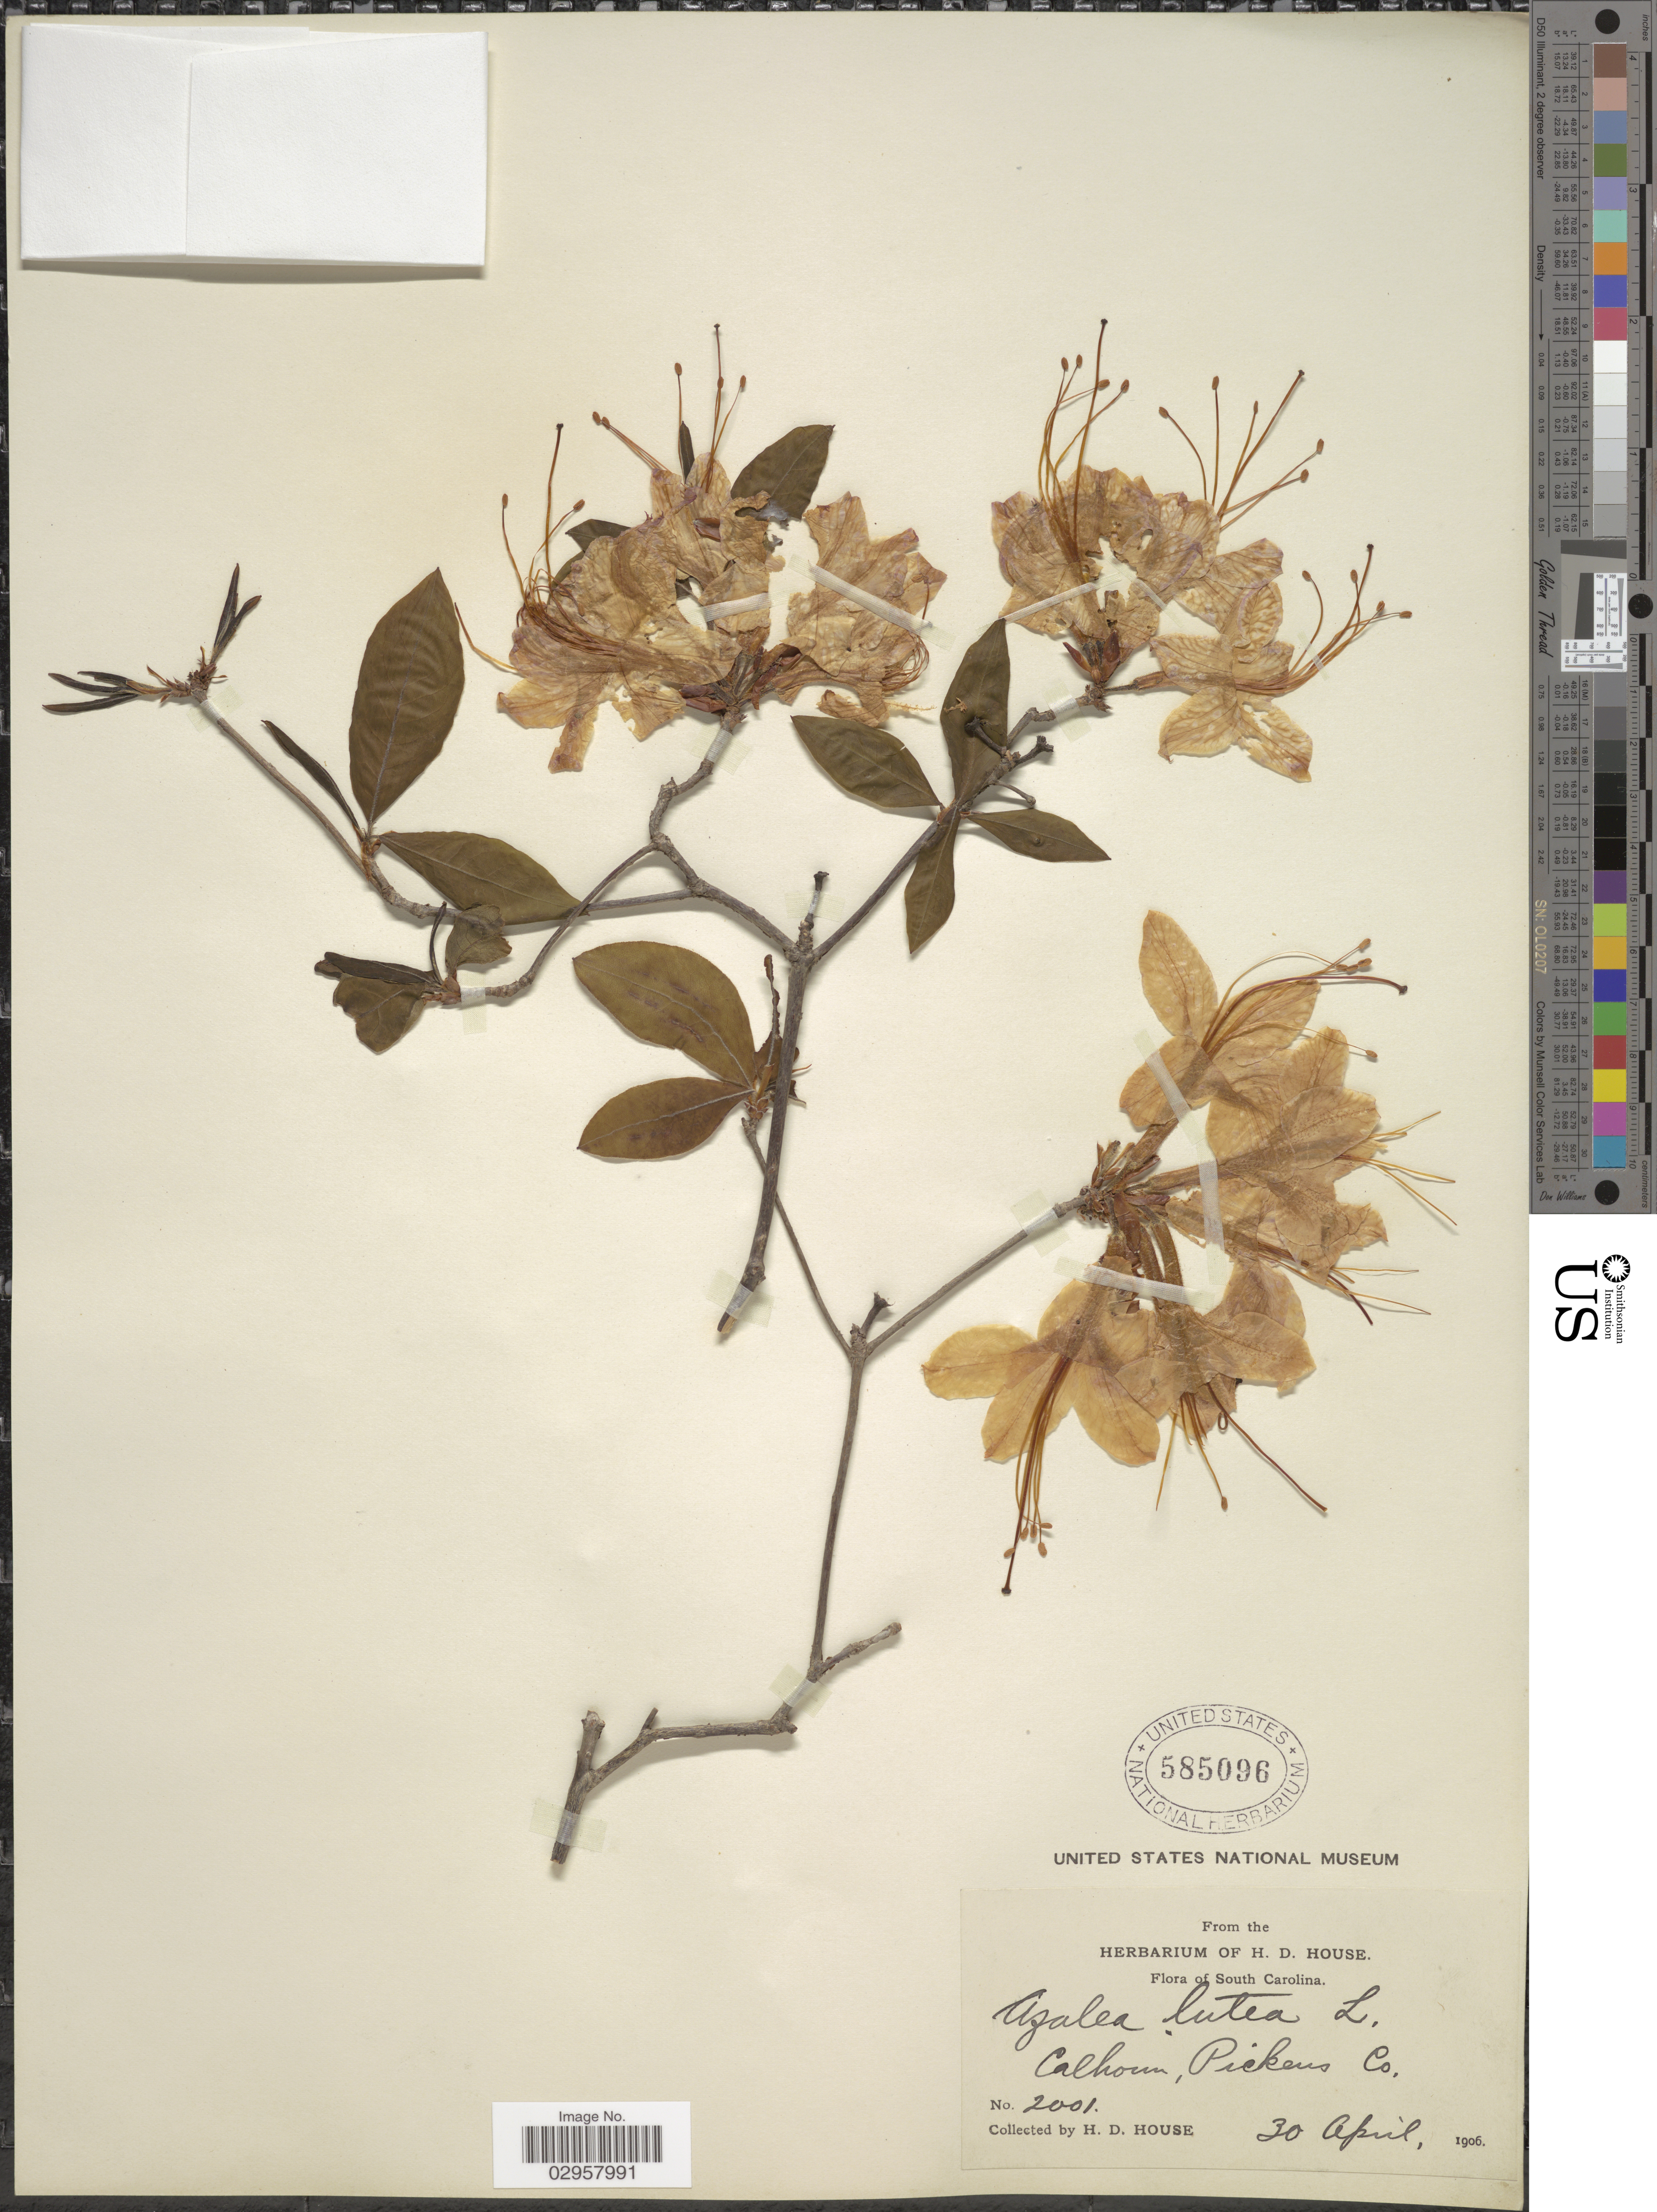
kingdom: Plantae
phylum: Tracheophyta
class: Magnoliopsida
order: Ericales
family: Ericaceae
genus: Rhododendron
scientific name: Rhododendron calendulaceum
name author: (Michx.) Torr.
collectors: H. D. House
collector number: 2001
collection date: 1906-04-30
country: United States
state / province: South Carolina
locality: Calhoun, Pickens Co.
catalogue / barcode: US 585096